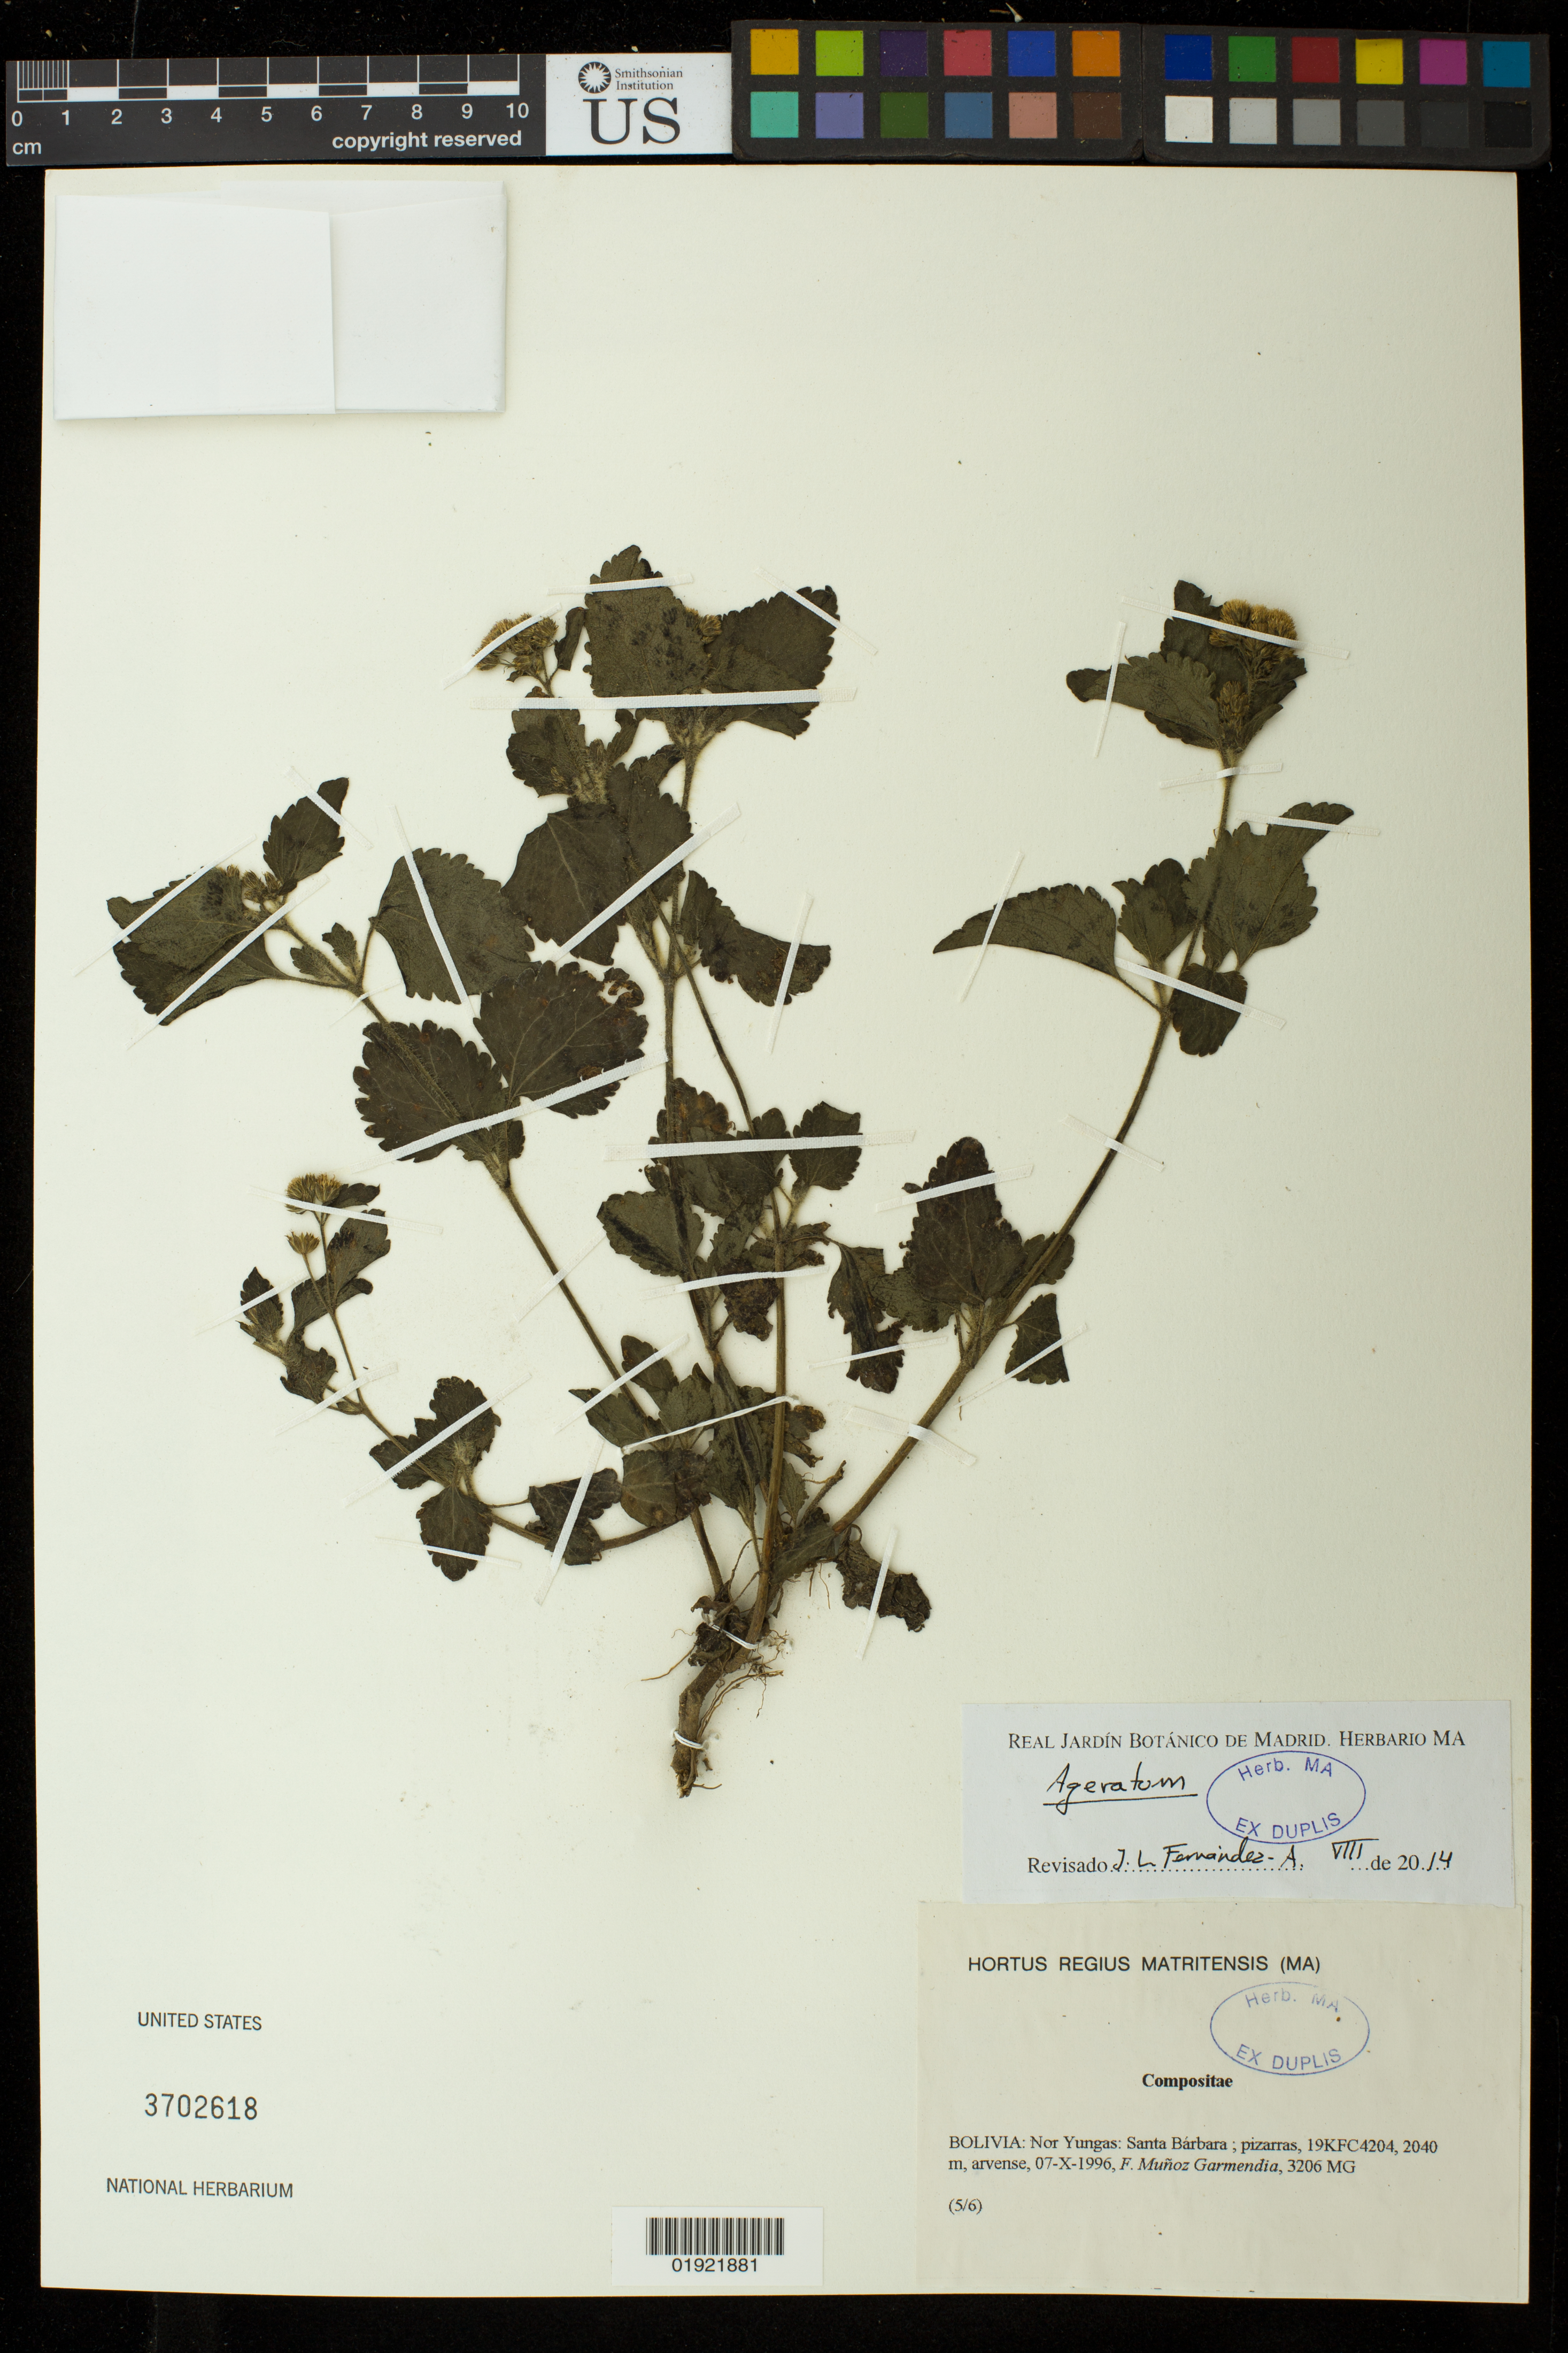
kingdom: Plantae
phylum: Tracheophyta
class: Magnoliopsida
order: Asterales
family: Asteraceae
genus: Ageratum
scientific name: Ageratum sp.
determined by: Fernández-Alonso, J. L.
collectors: F. Muñoz Garmendia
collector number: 3206 MG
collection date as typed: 7-X1996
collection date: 1996-10-07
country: Bolivia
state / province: La Paz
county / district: Nor Yungas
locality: Santa Barbara, pizarras, 19KFC4204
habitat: pizarras, arvense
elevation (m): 2040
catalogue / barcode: US 3702618